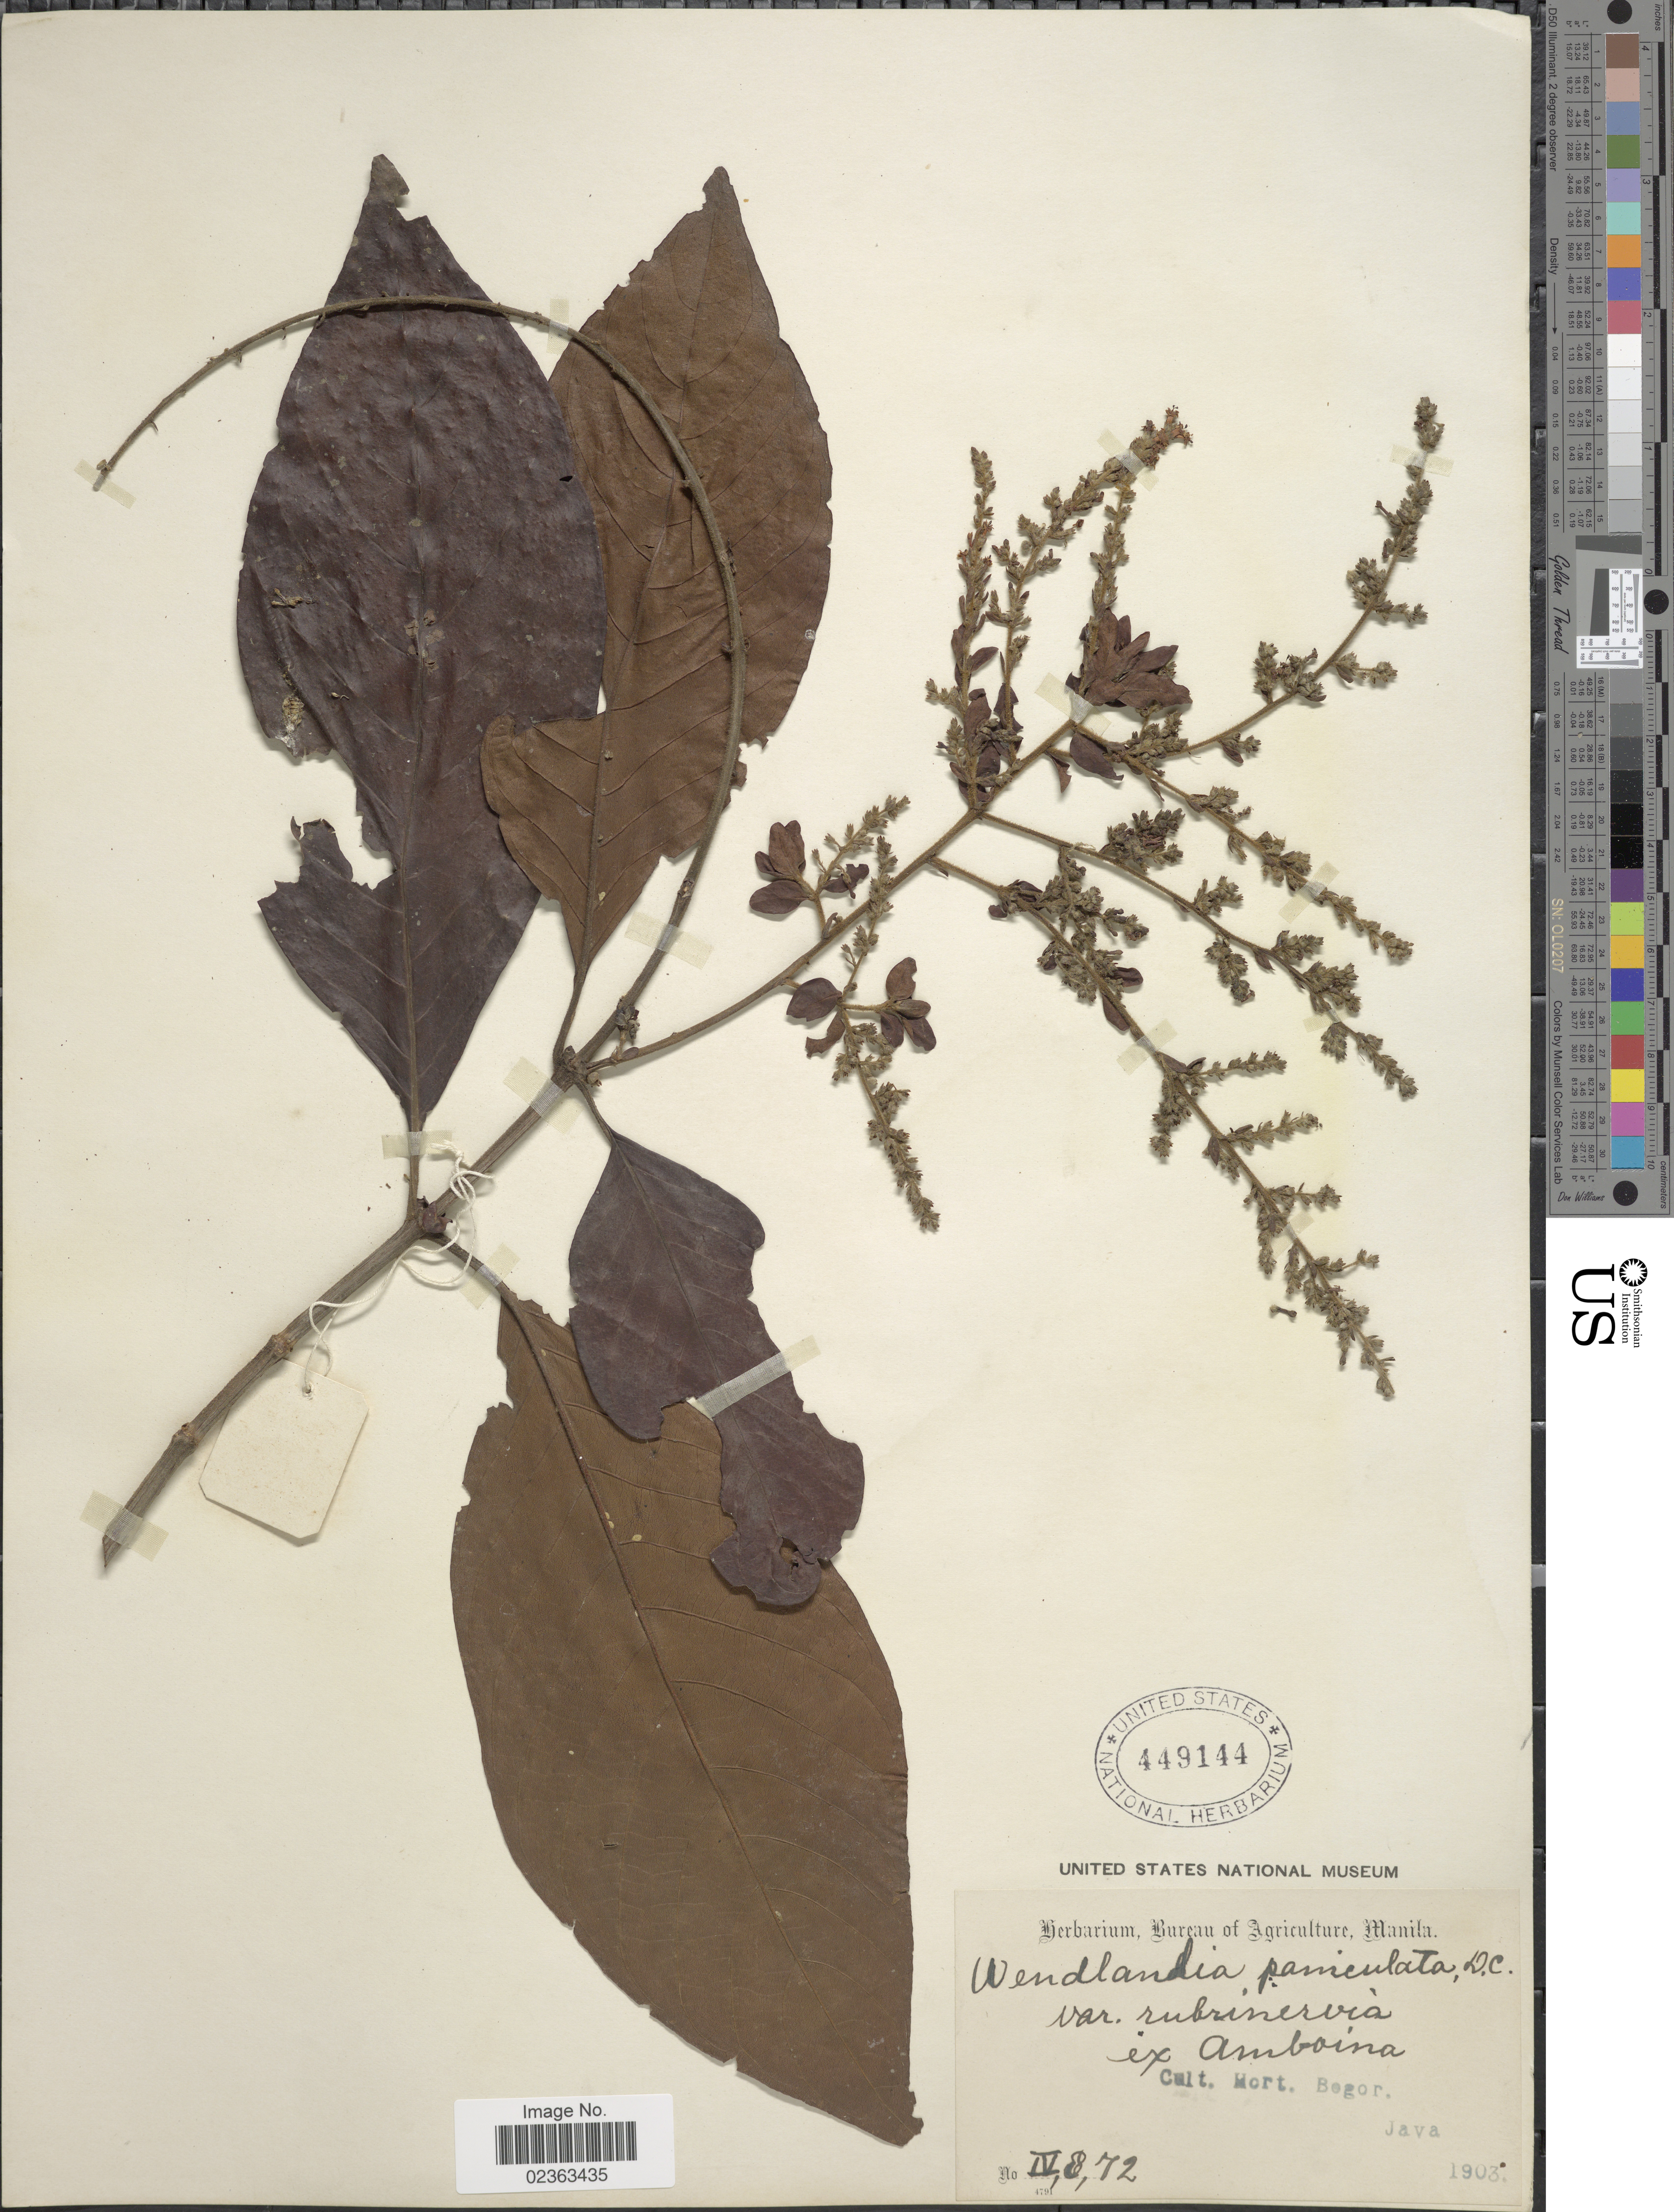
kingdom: Plantae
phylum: Tracheophyta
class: Magnoliopsida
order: Gentianales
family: Rubiaceae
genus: Wendlandia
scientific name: Wendlandia paniculata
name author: (Roxb.) DC.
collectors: ex Herb. Bur. Agric. Manila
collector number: IV/8/72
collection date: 1903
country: Indonesia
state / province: Java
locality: Hort, Begor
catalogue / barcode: US 449144